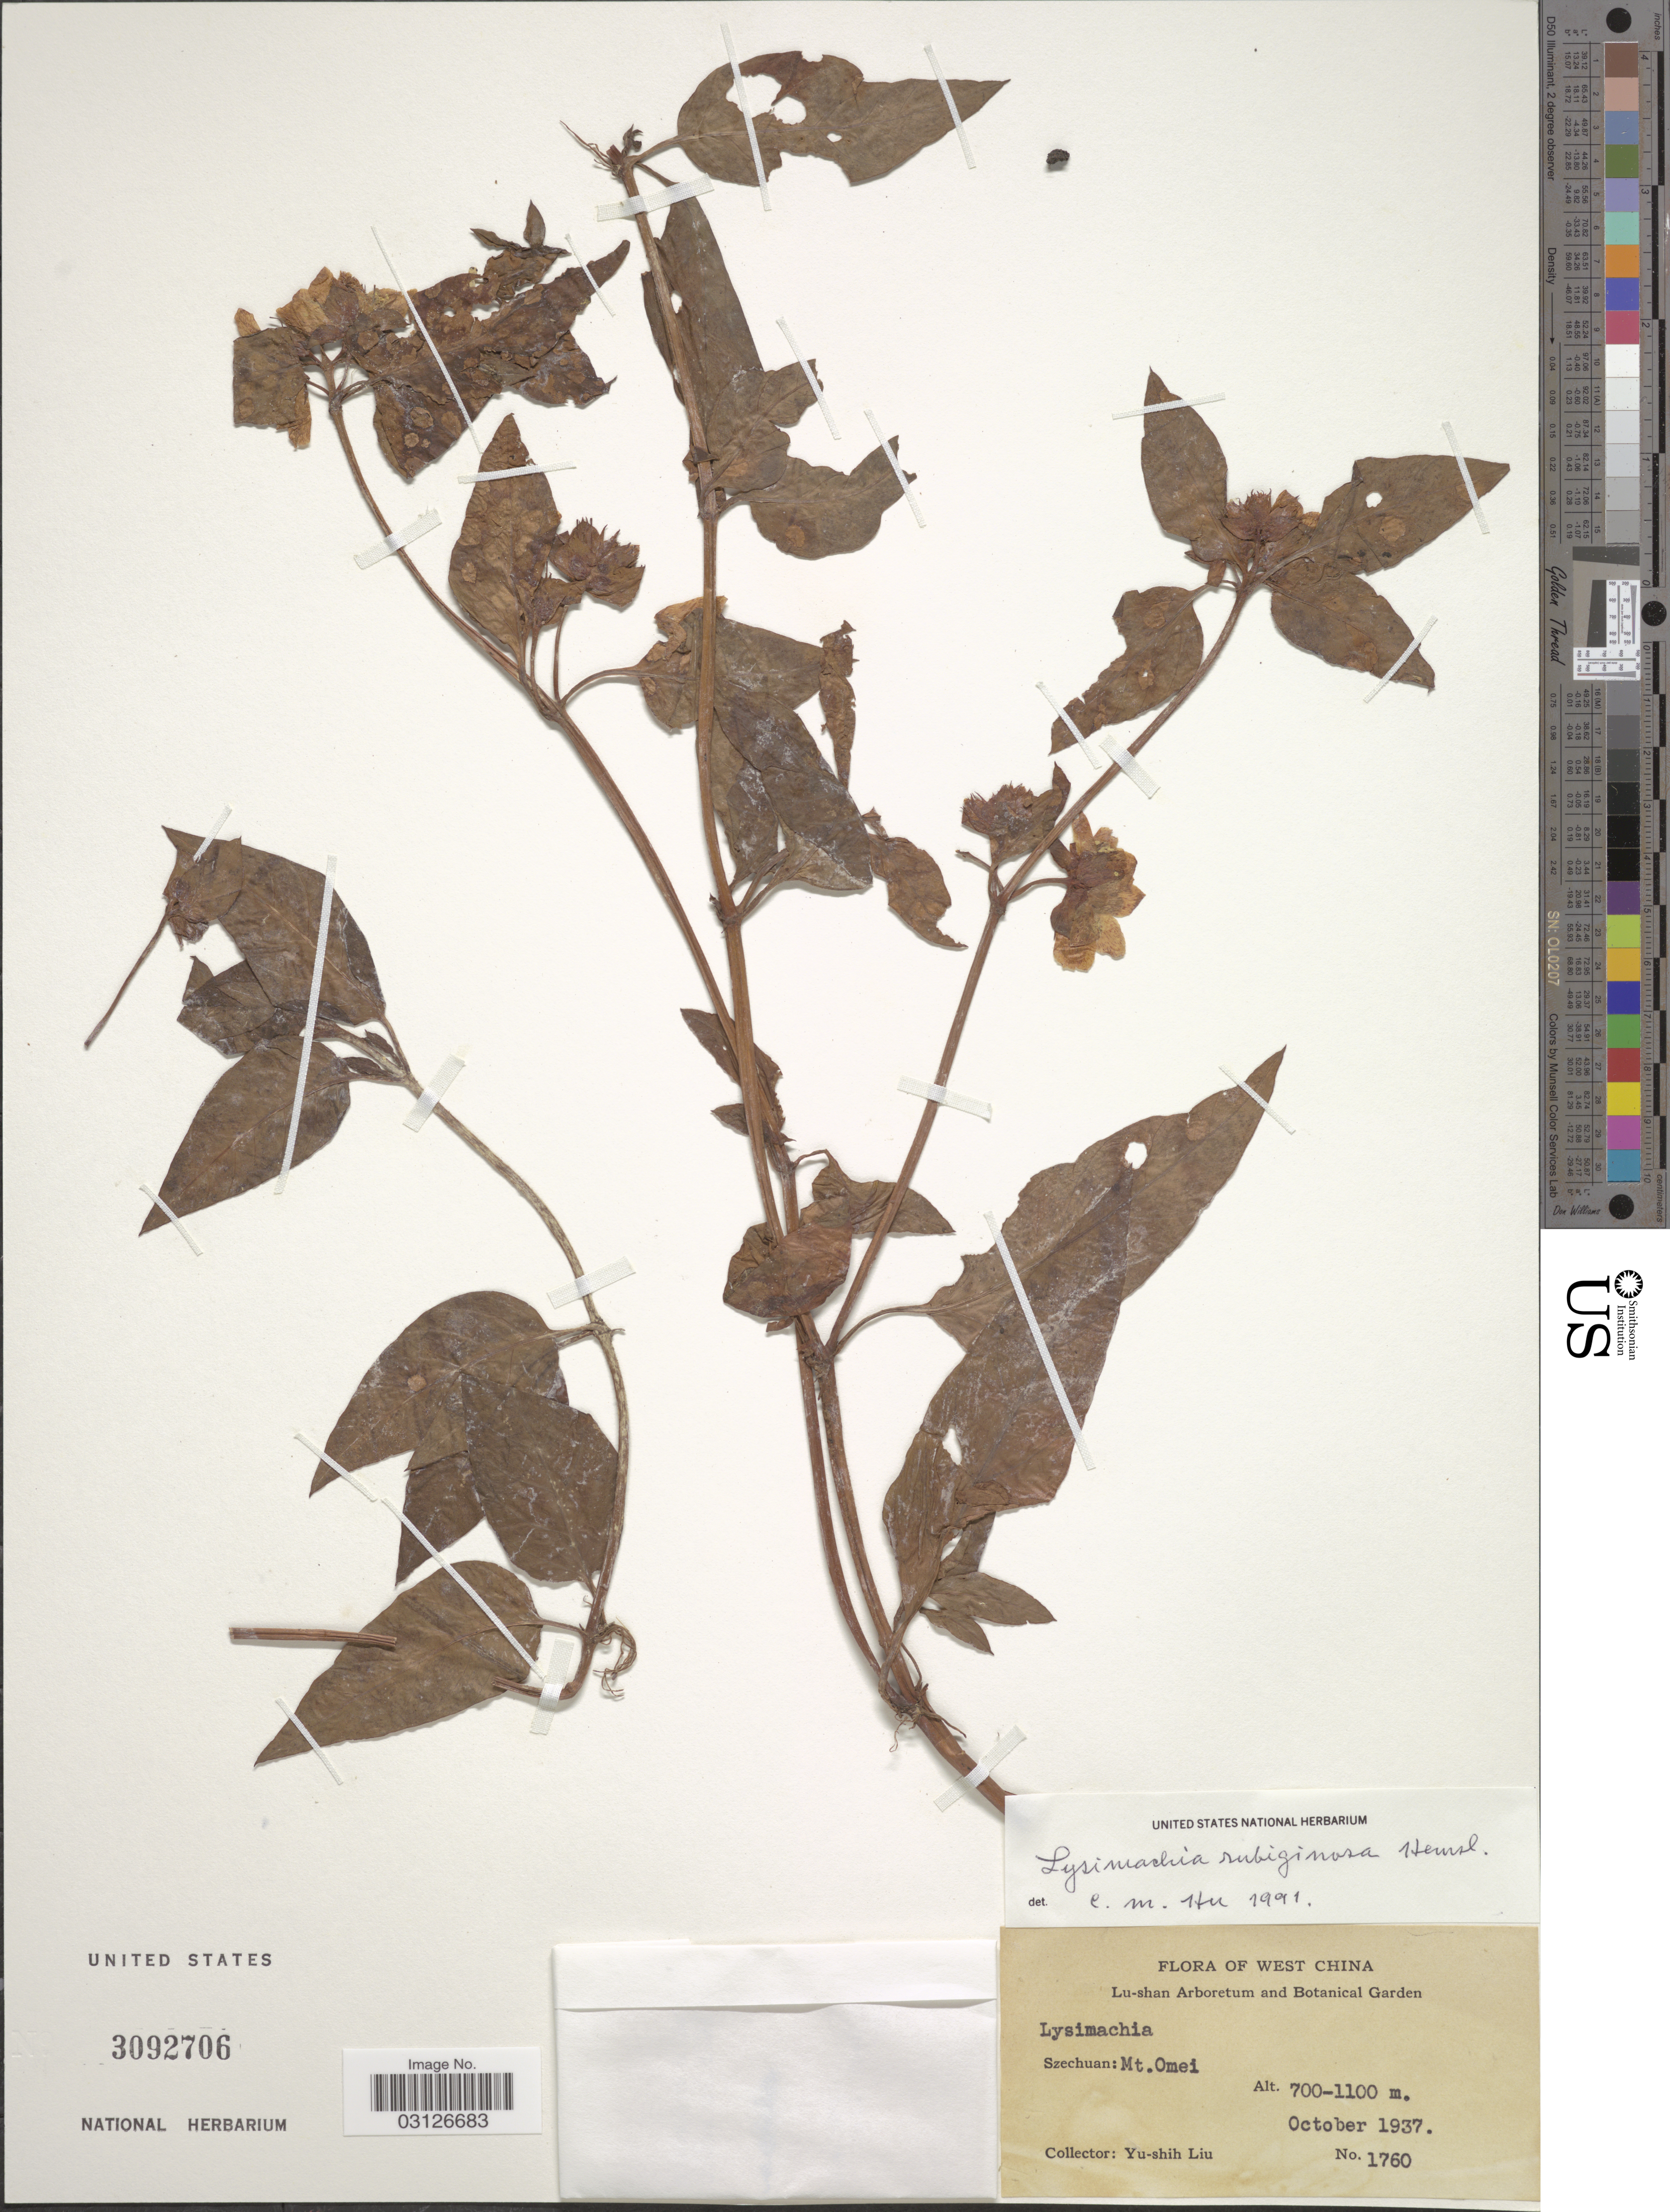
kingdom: Plantae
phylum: Tracheophyta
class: Magnoliopsida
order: Ericales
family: Primulaceae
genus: Lysimachia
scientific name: Lysimachia rubiginosa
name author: Hemsl.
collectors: Y.-S. Liu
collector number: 1760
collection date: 1937-10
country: China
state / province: Sichuan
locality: Szechuan: Mt. Omei. West China.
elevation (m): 700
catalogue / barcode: US 3092706